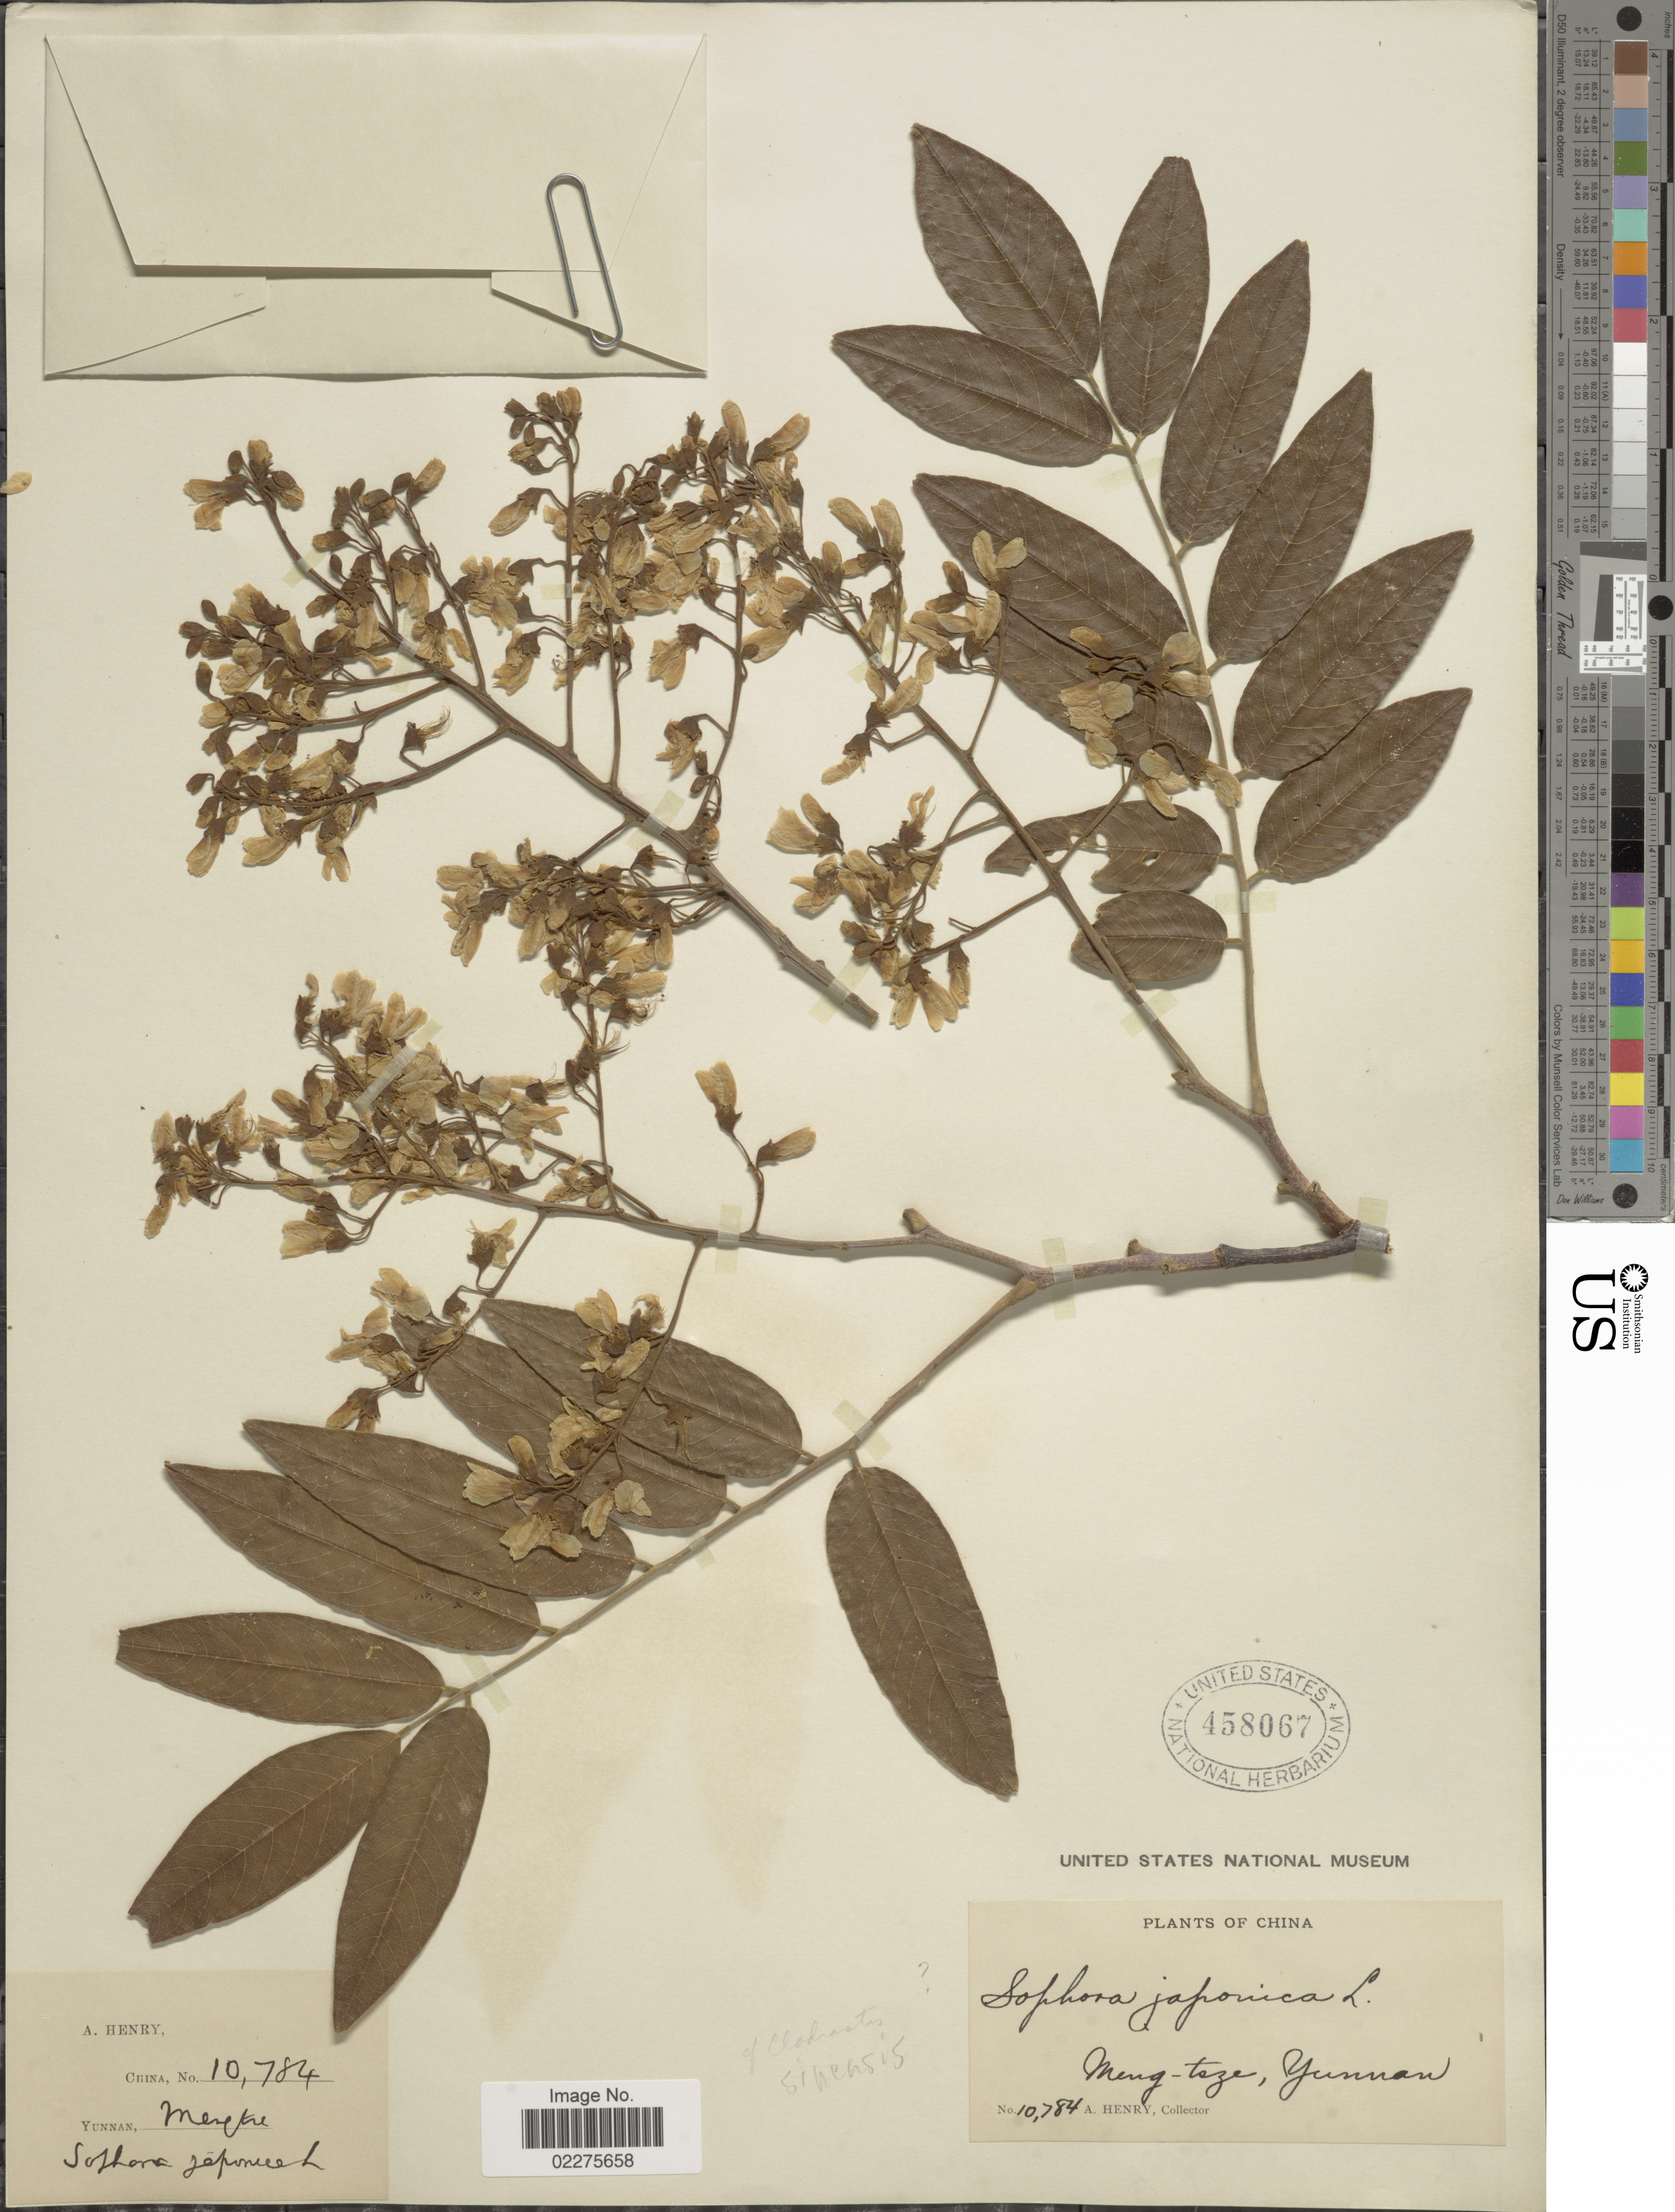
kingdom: Plantae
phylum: Tracheophyta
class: Magnoliopsida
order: Fabales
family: Fabaceae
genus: Cladrastis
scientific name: Cladrastis sinensis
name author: Hemsl.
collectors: A. Henry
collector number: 10784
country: China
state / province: Yunnan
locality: Mengtsze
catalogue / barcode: US 458067